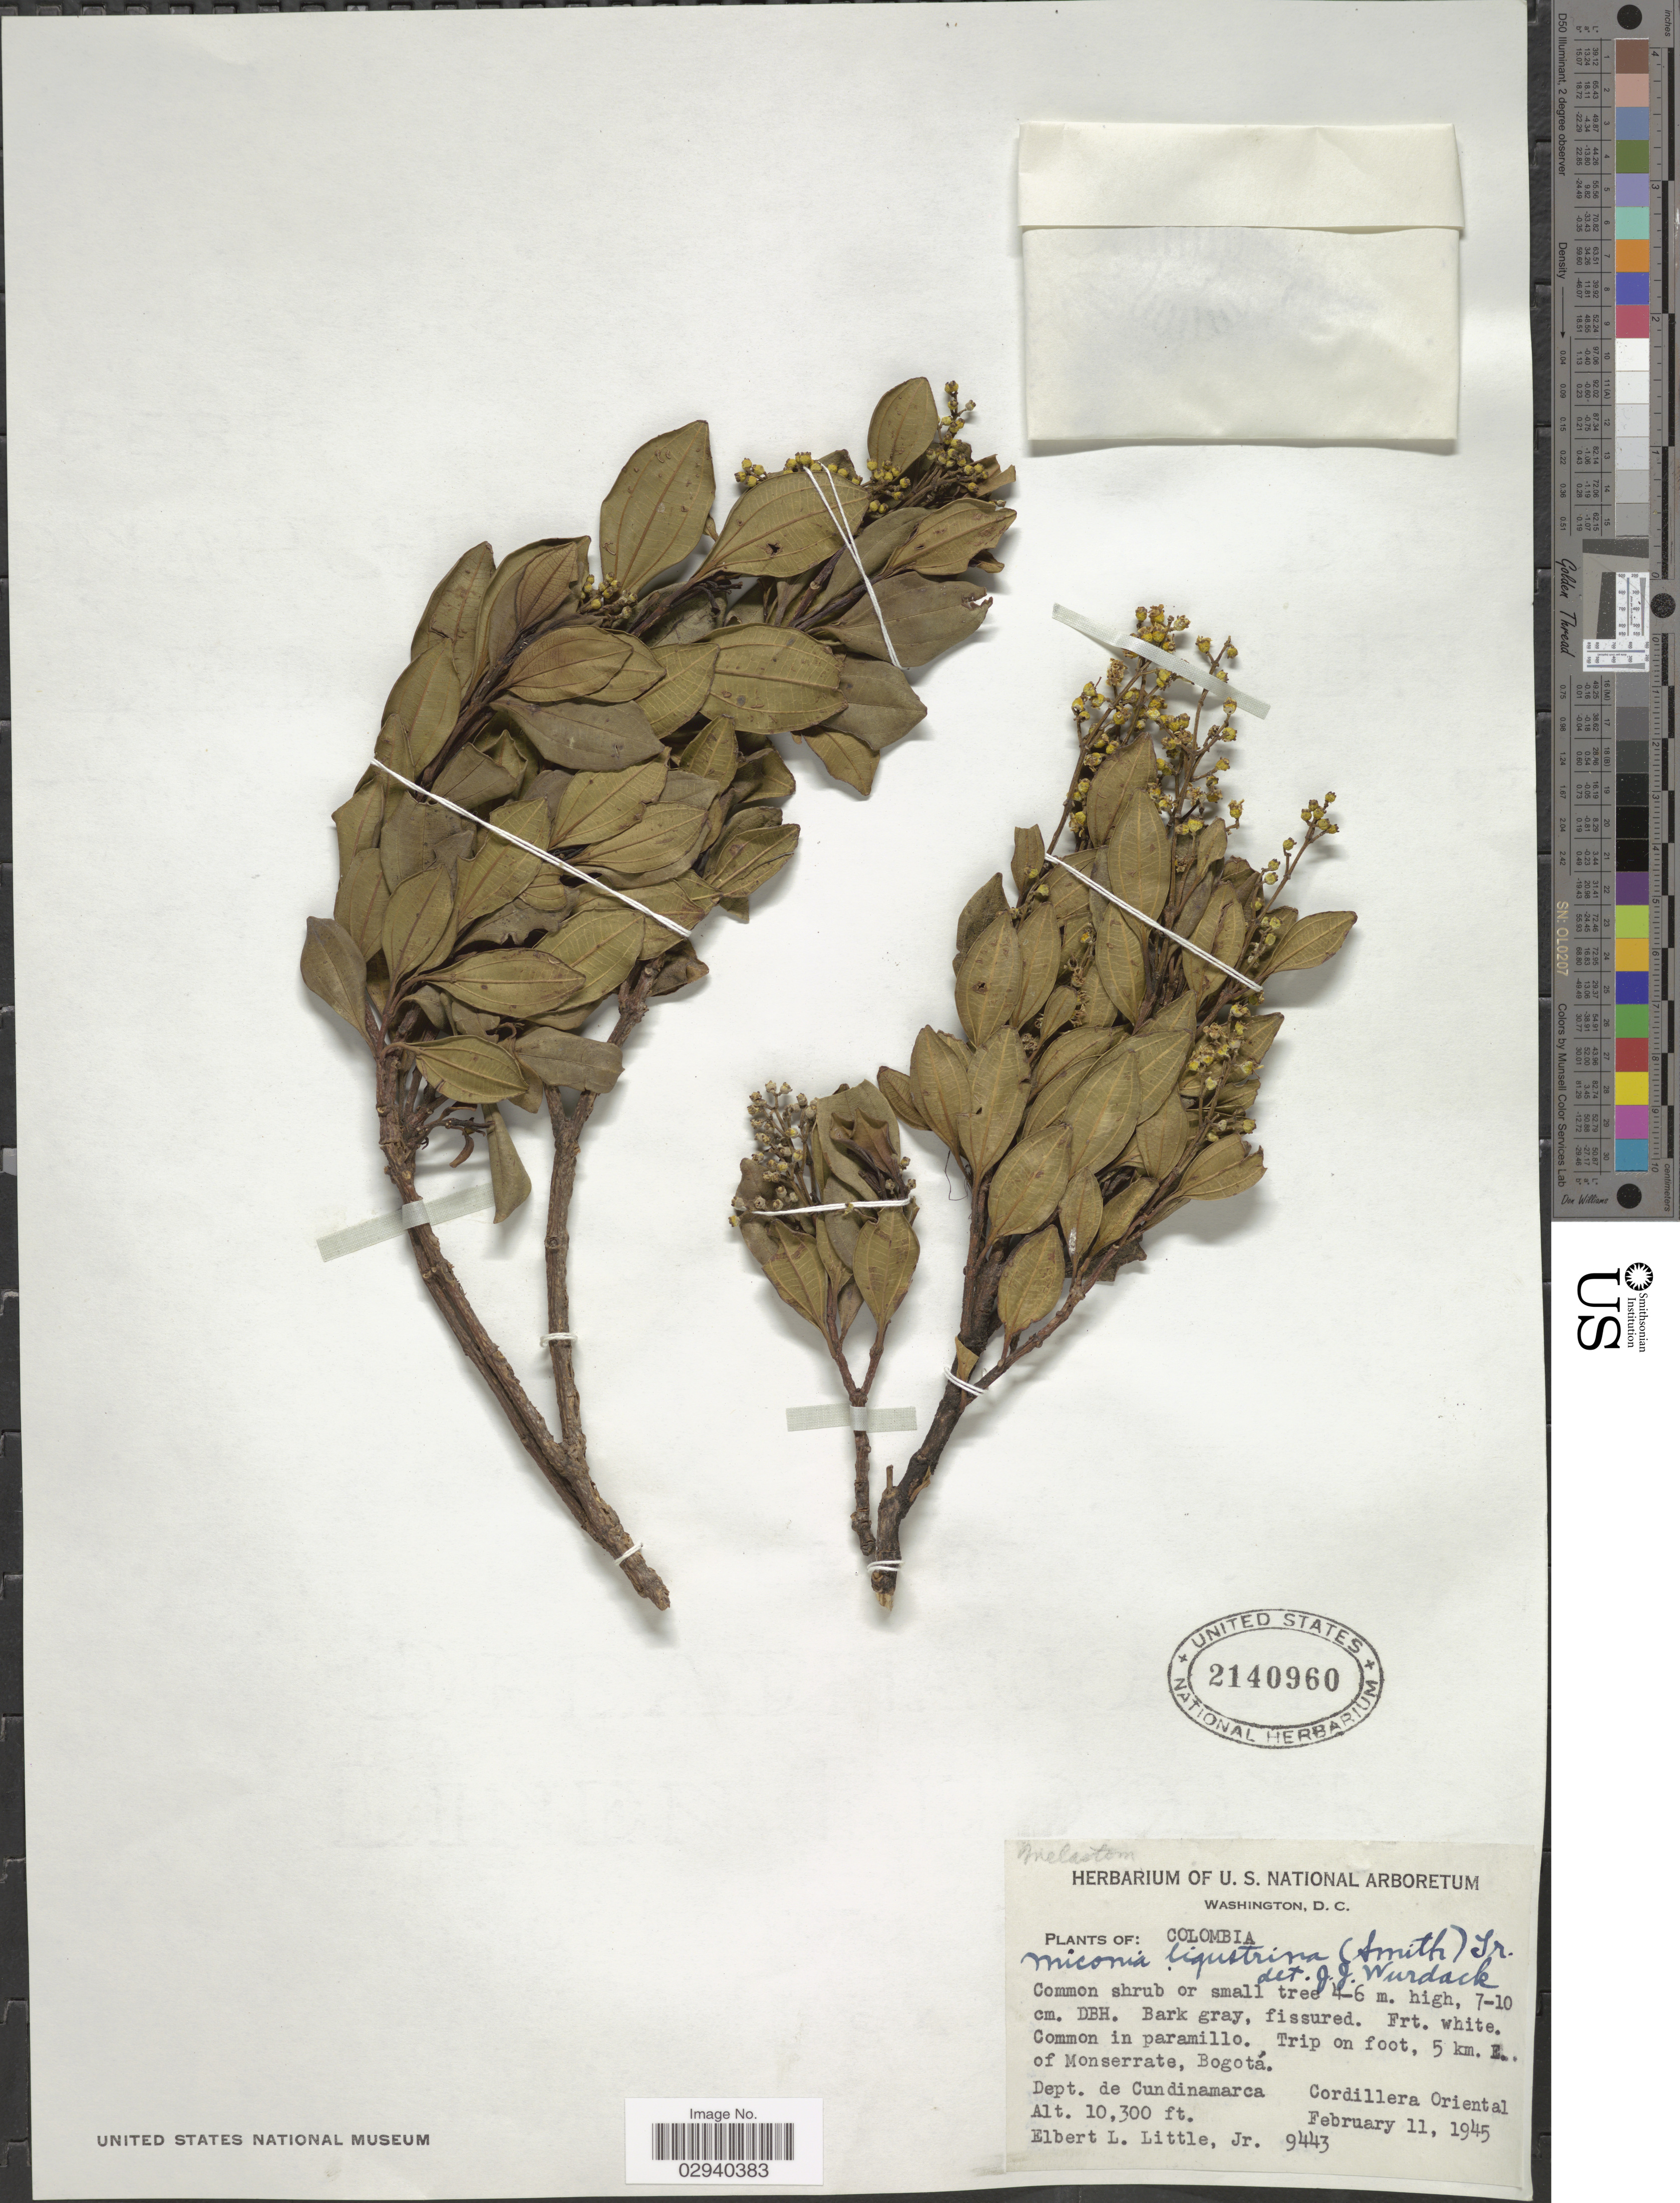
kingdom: Plantae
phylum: Tracheophyta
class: Magnoliopsida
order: Myrtales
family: Melastomataceae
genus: Miconia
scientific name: Miconia ligustrina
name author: (Sw.) Triana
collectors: E. L. Little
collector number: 9443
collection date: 1945-02-11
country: Colombia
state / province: Cundinamarca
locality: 5 km. E. of Monserrate, Bogotá. Dept. de Cundinamarca, Cordillera Oriental.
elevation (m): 3139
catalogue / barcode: US 2140960